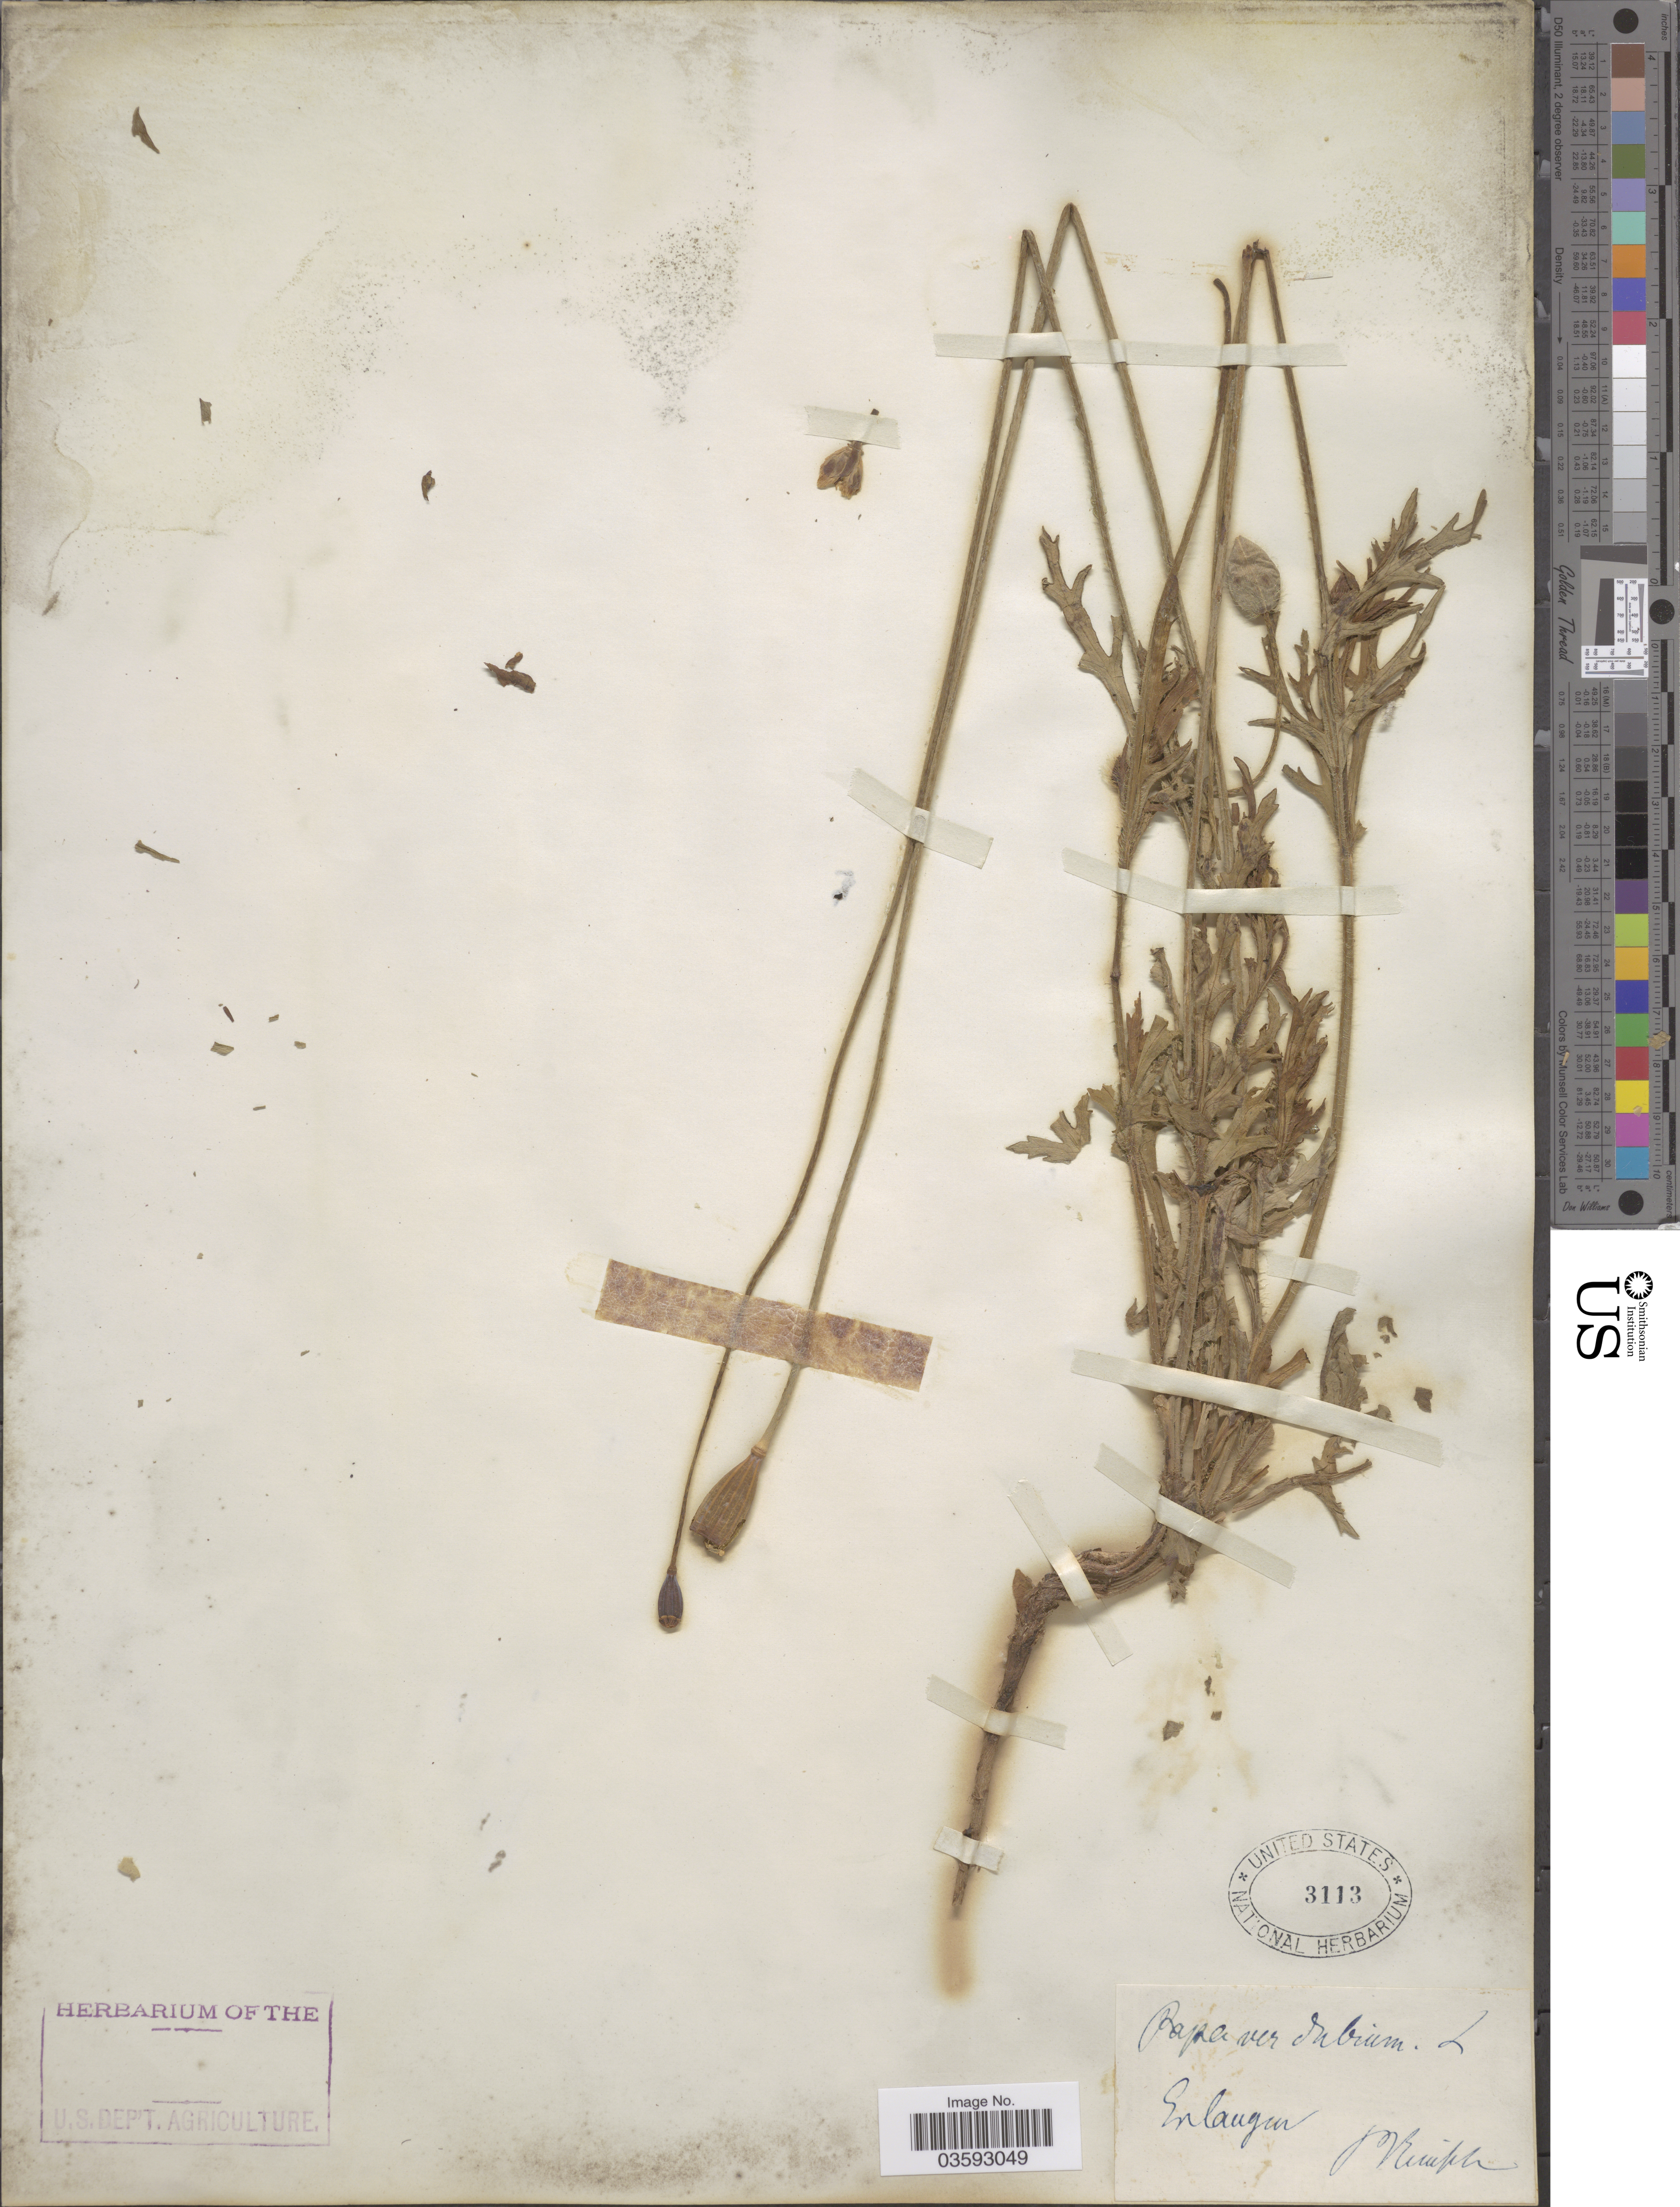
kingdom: Plantae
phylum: Tracheophyta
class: Magnoliopsida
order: Ranunculales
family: Papaveraceae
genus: Papaver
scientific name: Papaver dubium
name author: L.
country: Germany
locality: Erlangen.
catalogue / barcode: US 3113